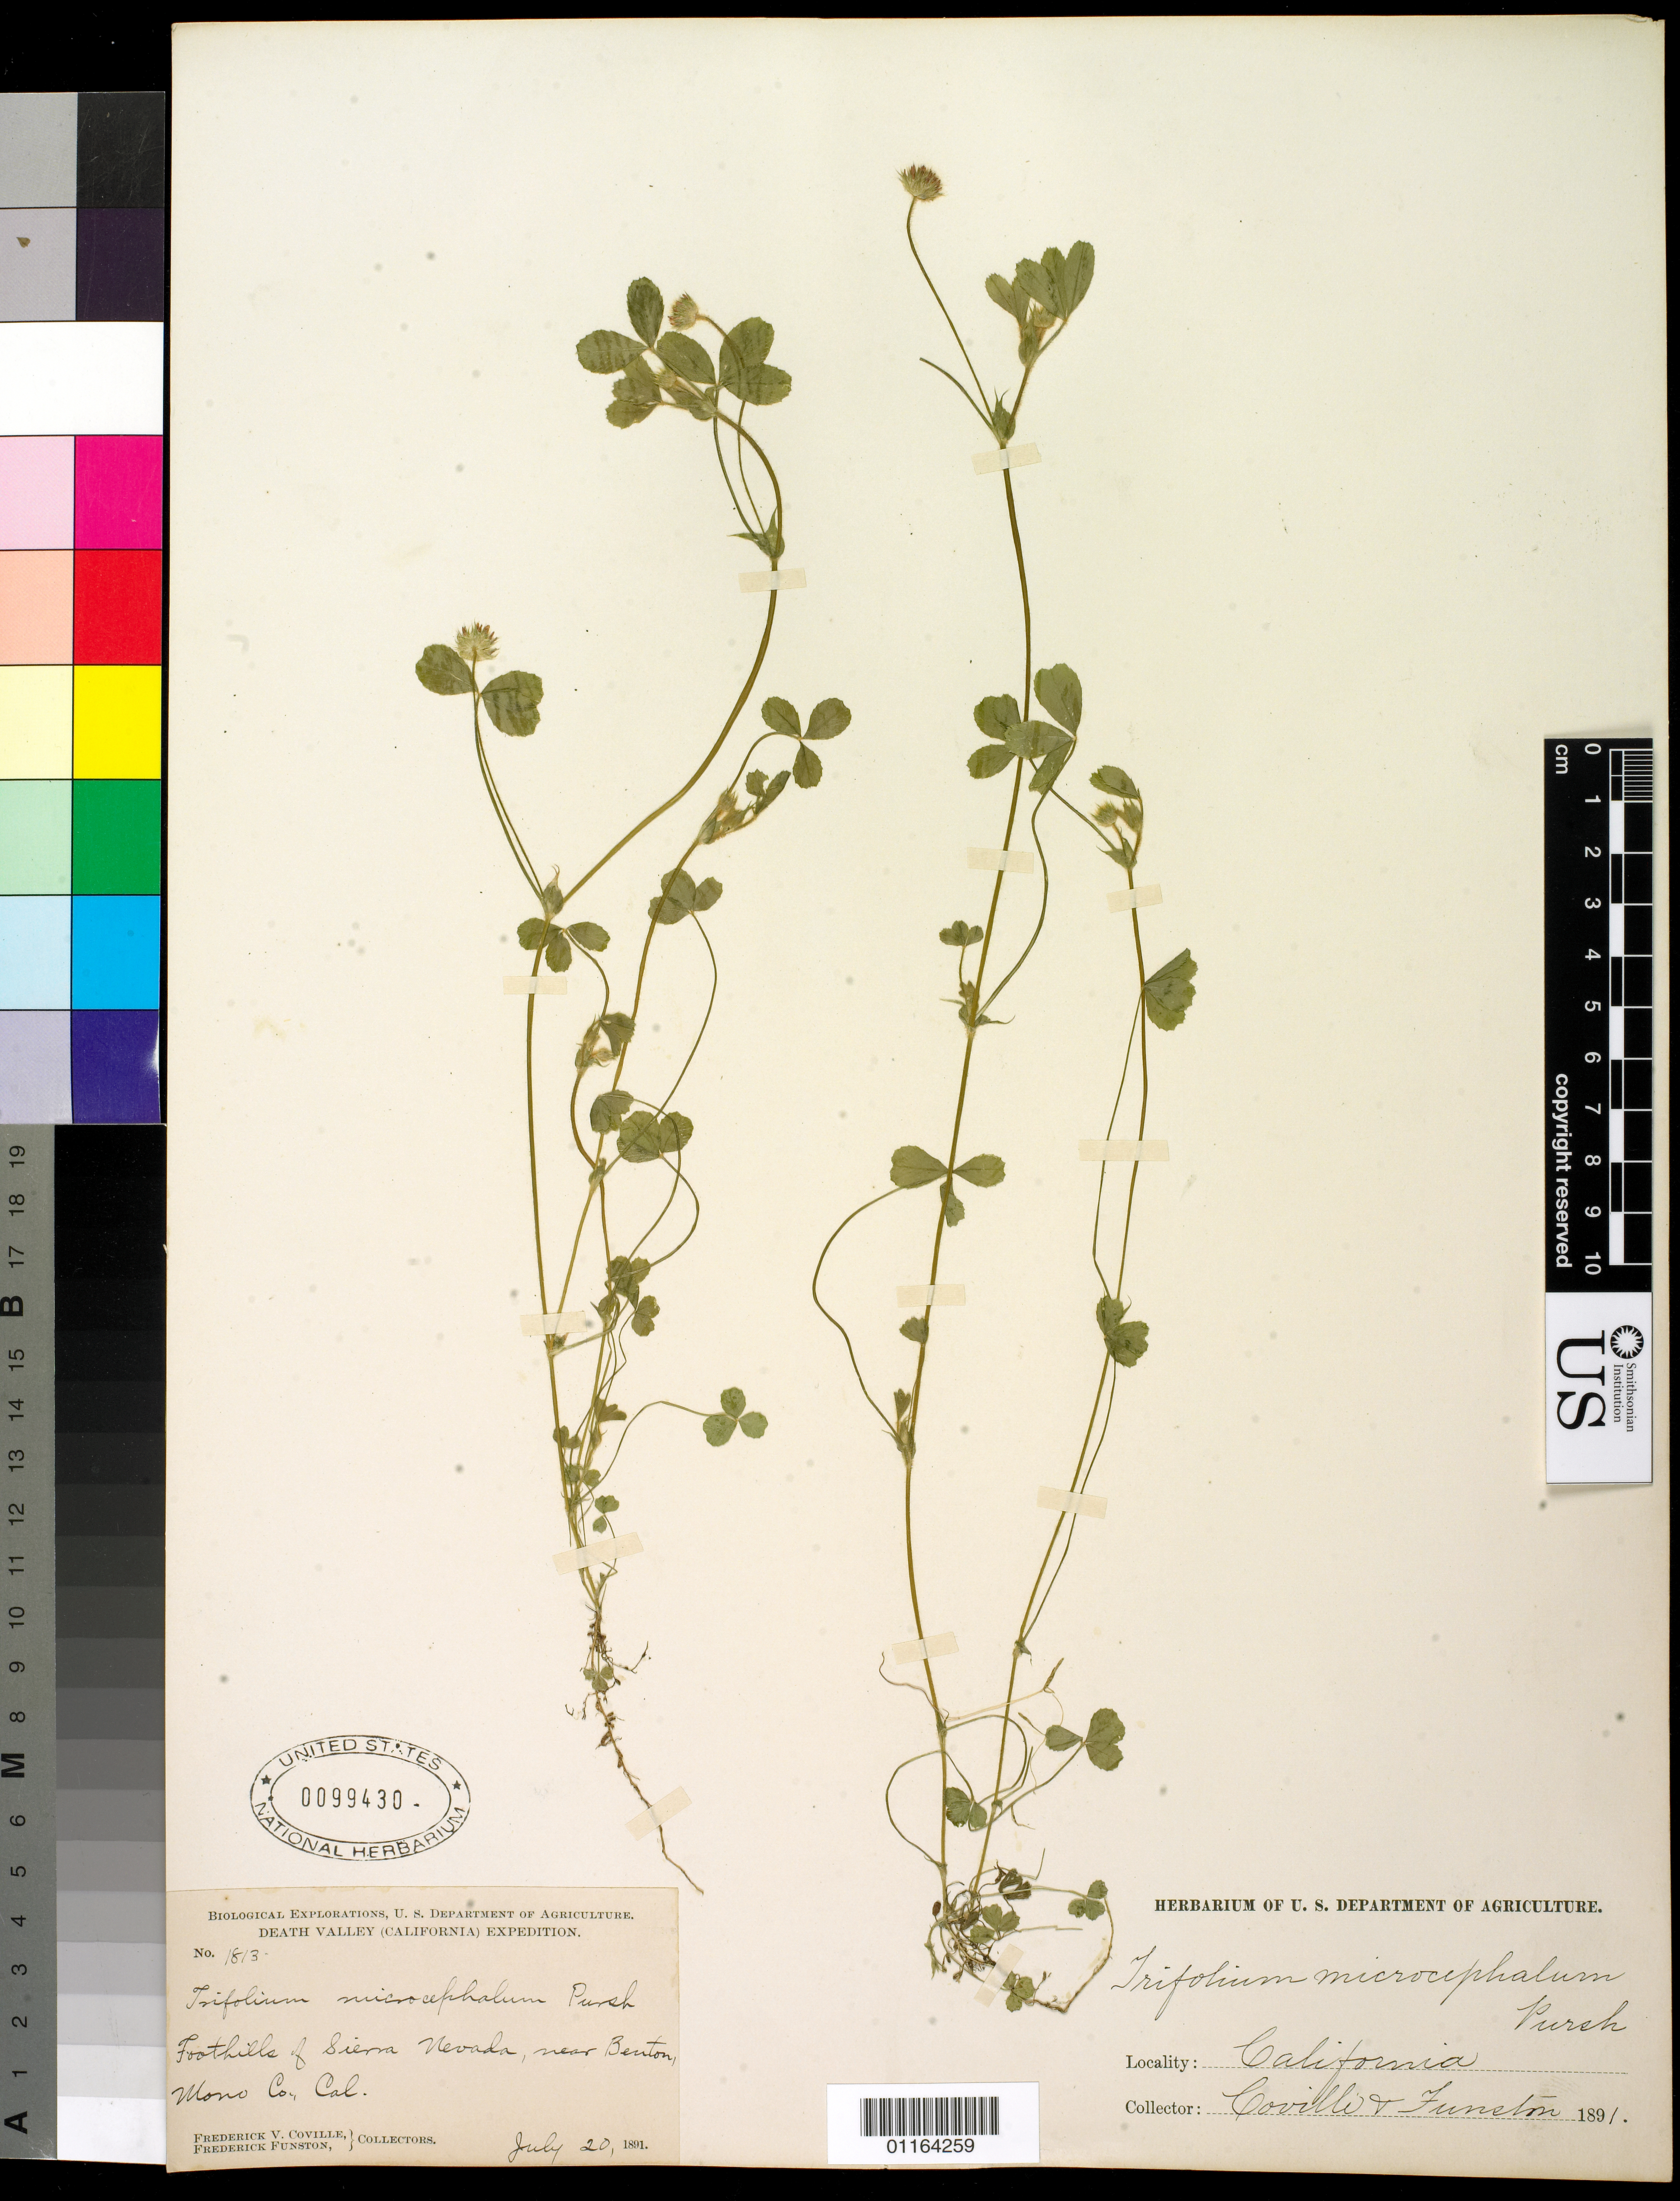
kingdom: Plantae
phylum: Tracheophyta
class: Magnoliopsida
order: Fabales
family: Fabaceae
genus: Trifolium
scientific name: Trifolium microcephalum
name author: Pursh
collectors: F. V. Coville & F. Funston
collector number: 1813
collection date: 1891-07-20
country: United States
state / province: California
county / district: Mono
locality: Foothills of Sierra Nevada, near Benton.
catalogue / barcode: US 99430